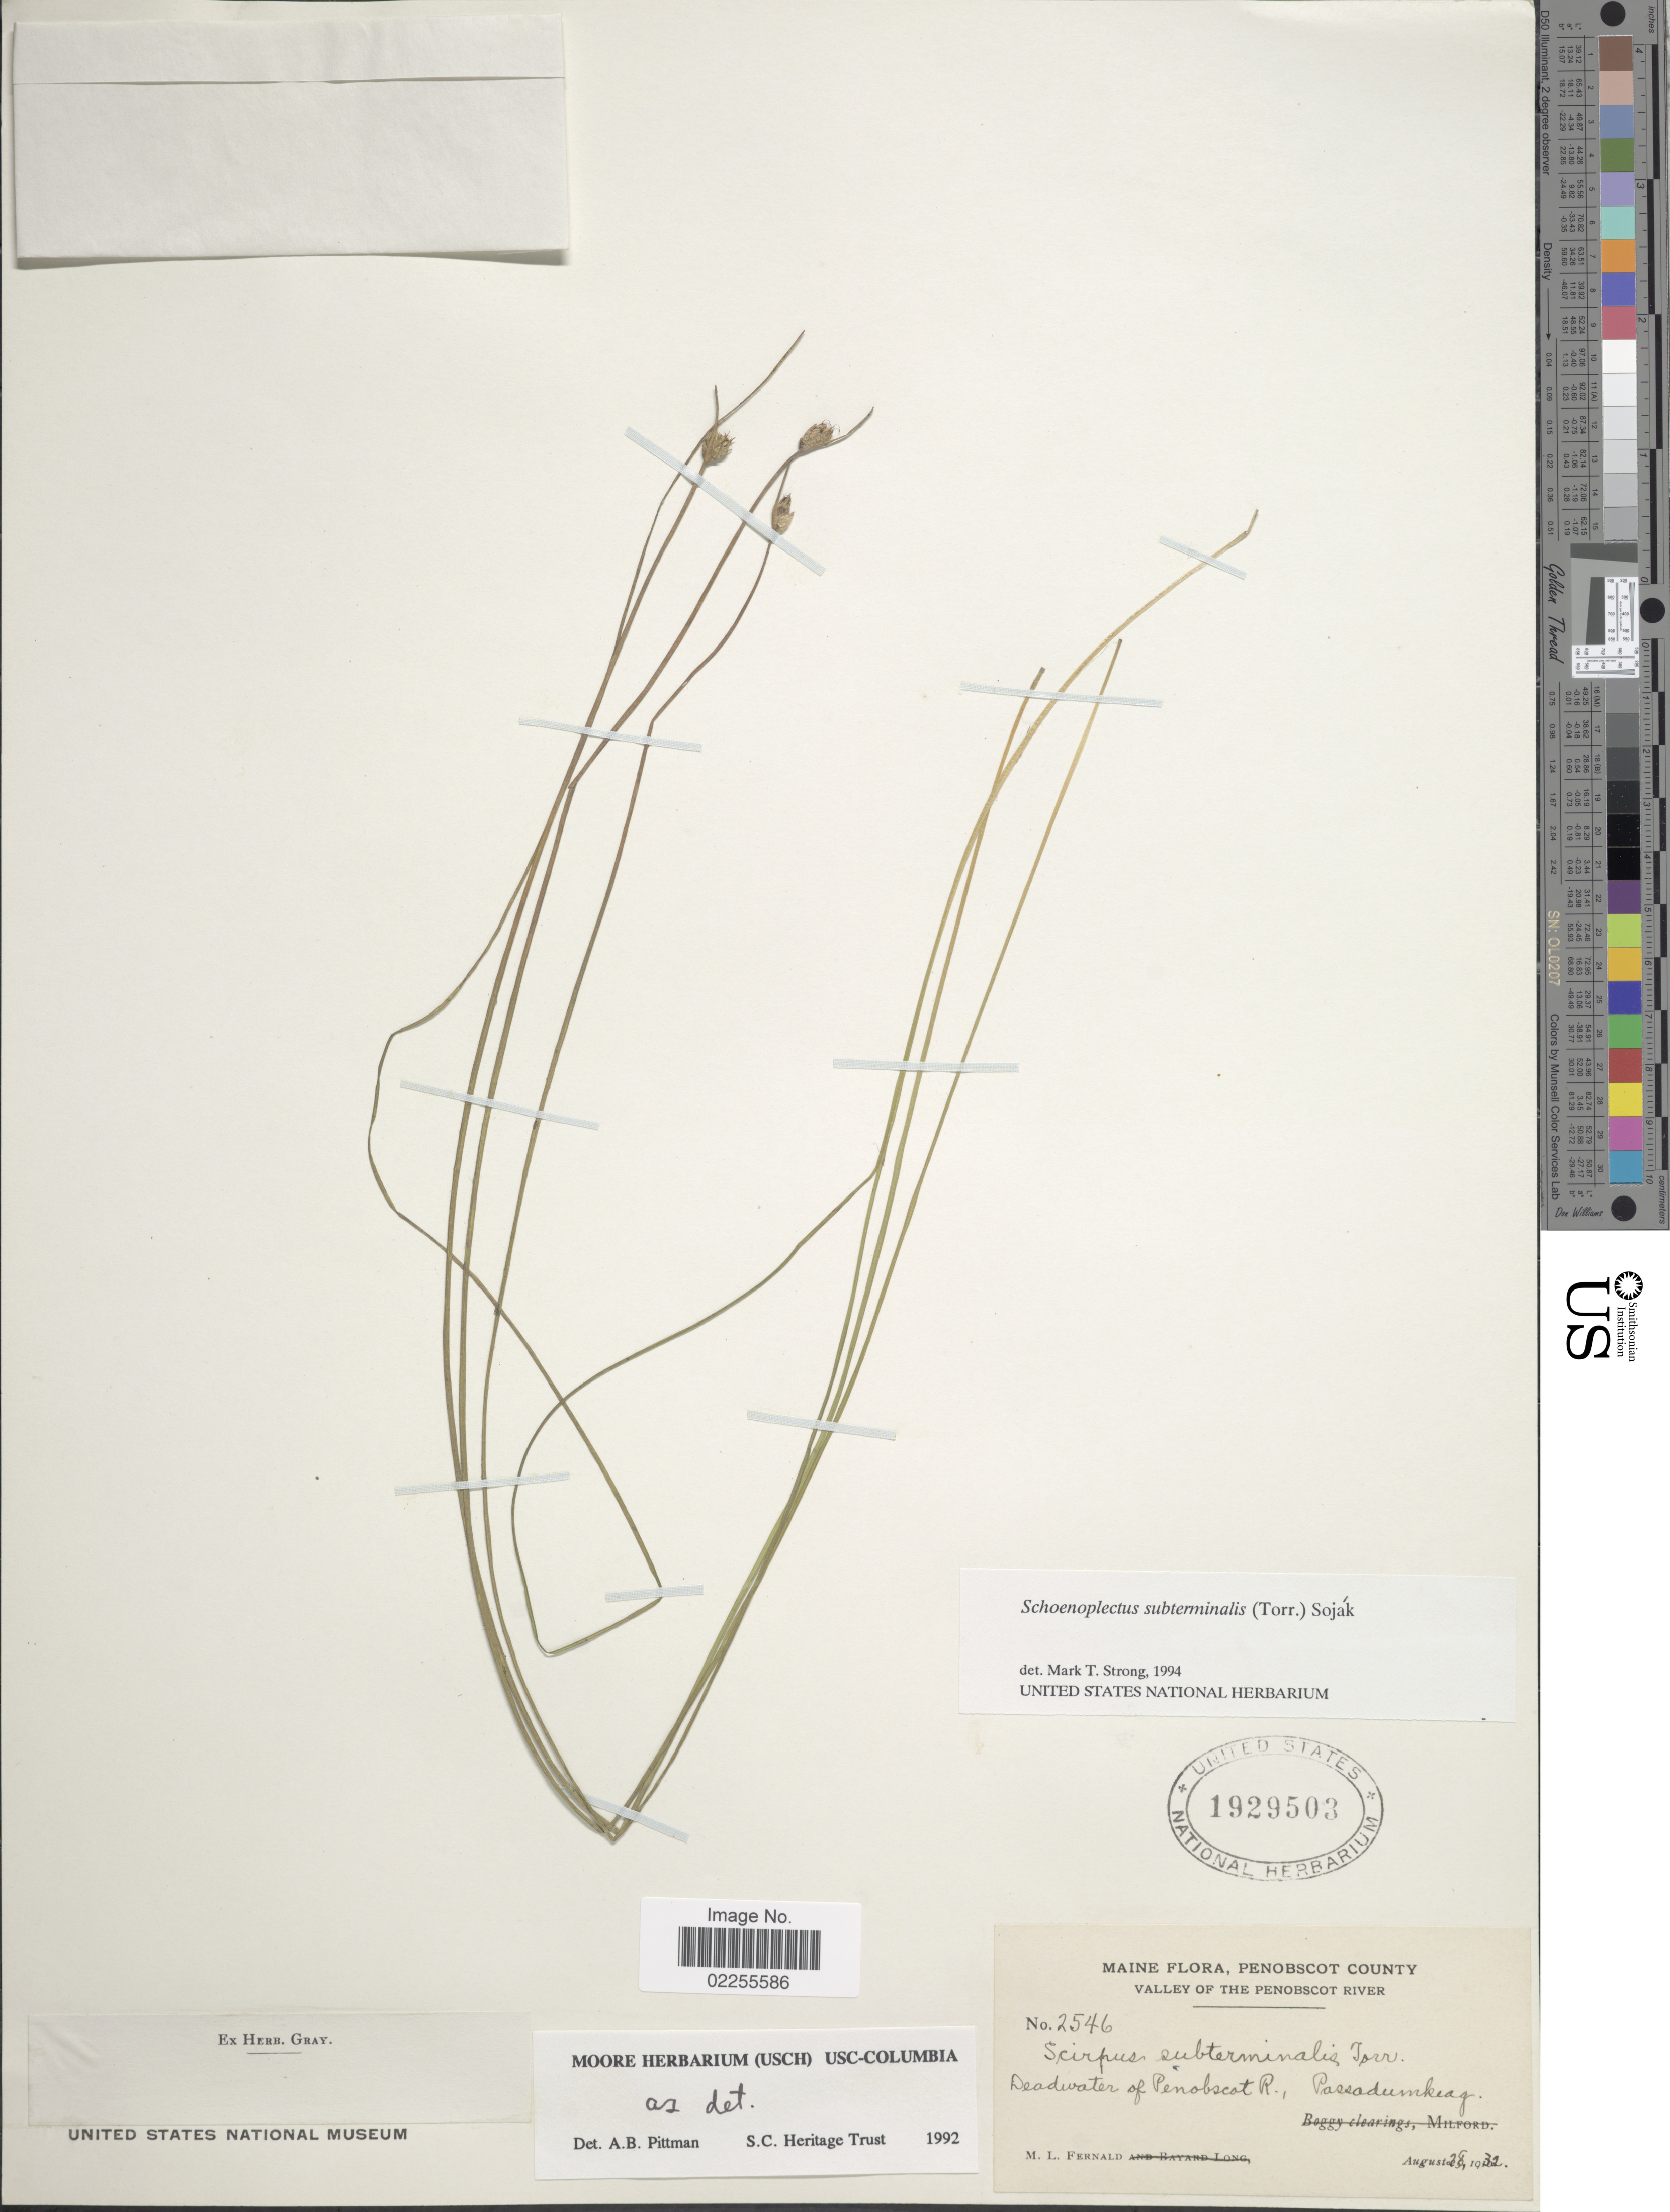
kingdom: Plantae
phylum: Tracheophyta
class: Liliopsida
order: Poales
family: Cyperaceae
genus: Schoenoplectus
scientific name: Schoenoplectus subterminalis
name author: (Torr.) Soják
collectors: M. L. Fernald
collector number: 2546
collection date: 1932-08-28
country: United States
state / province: Maine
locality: Penobscot County, Valley of the Penobscot River, Deadwater of Penobscot R., Passadumkeag.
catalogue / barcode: US 1929503